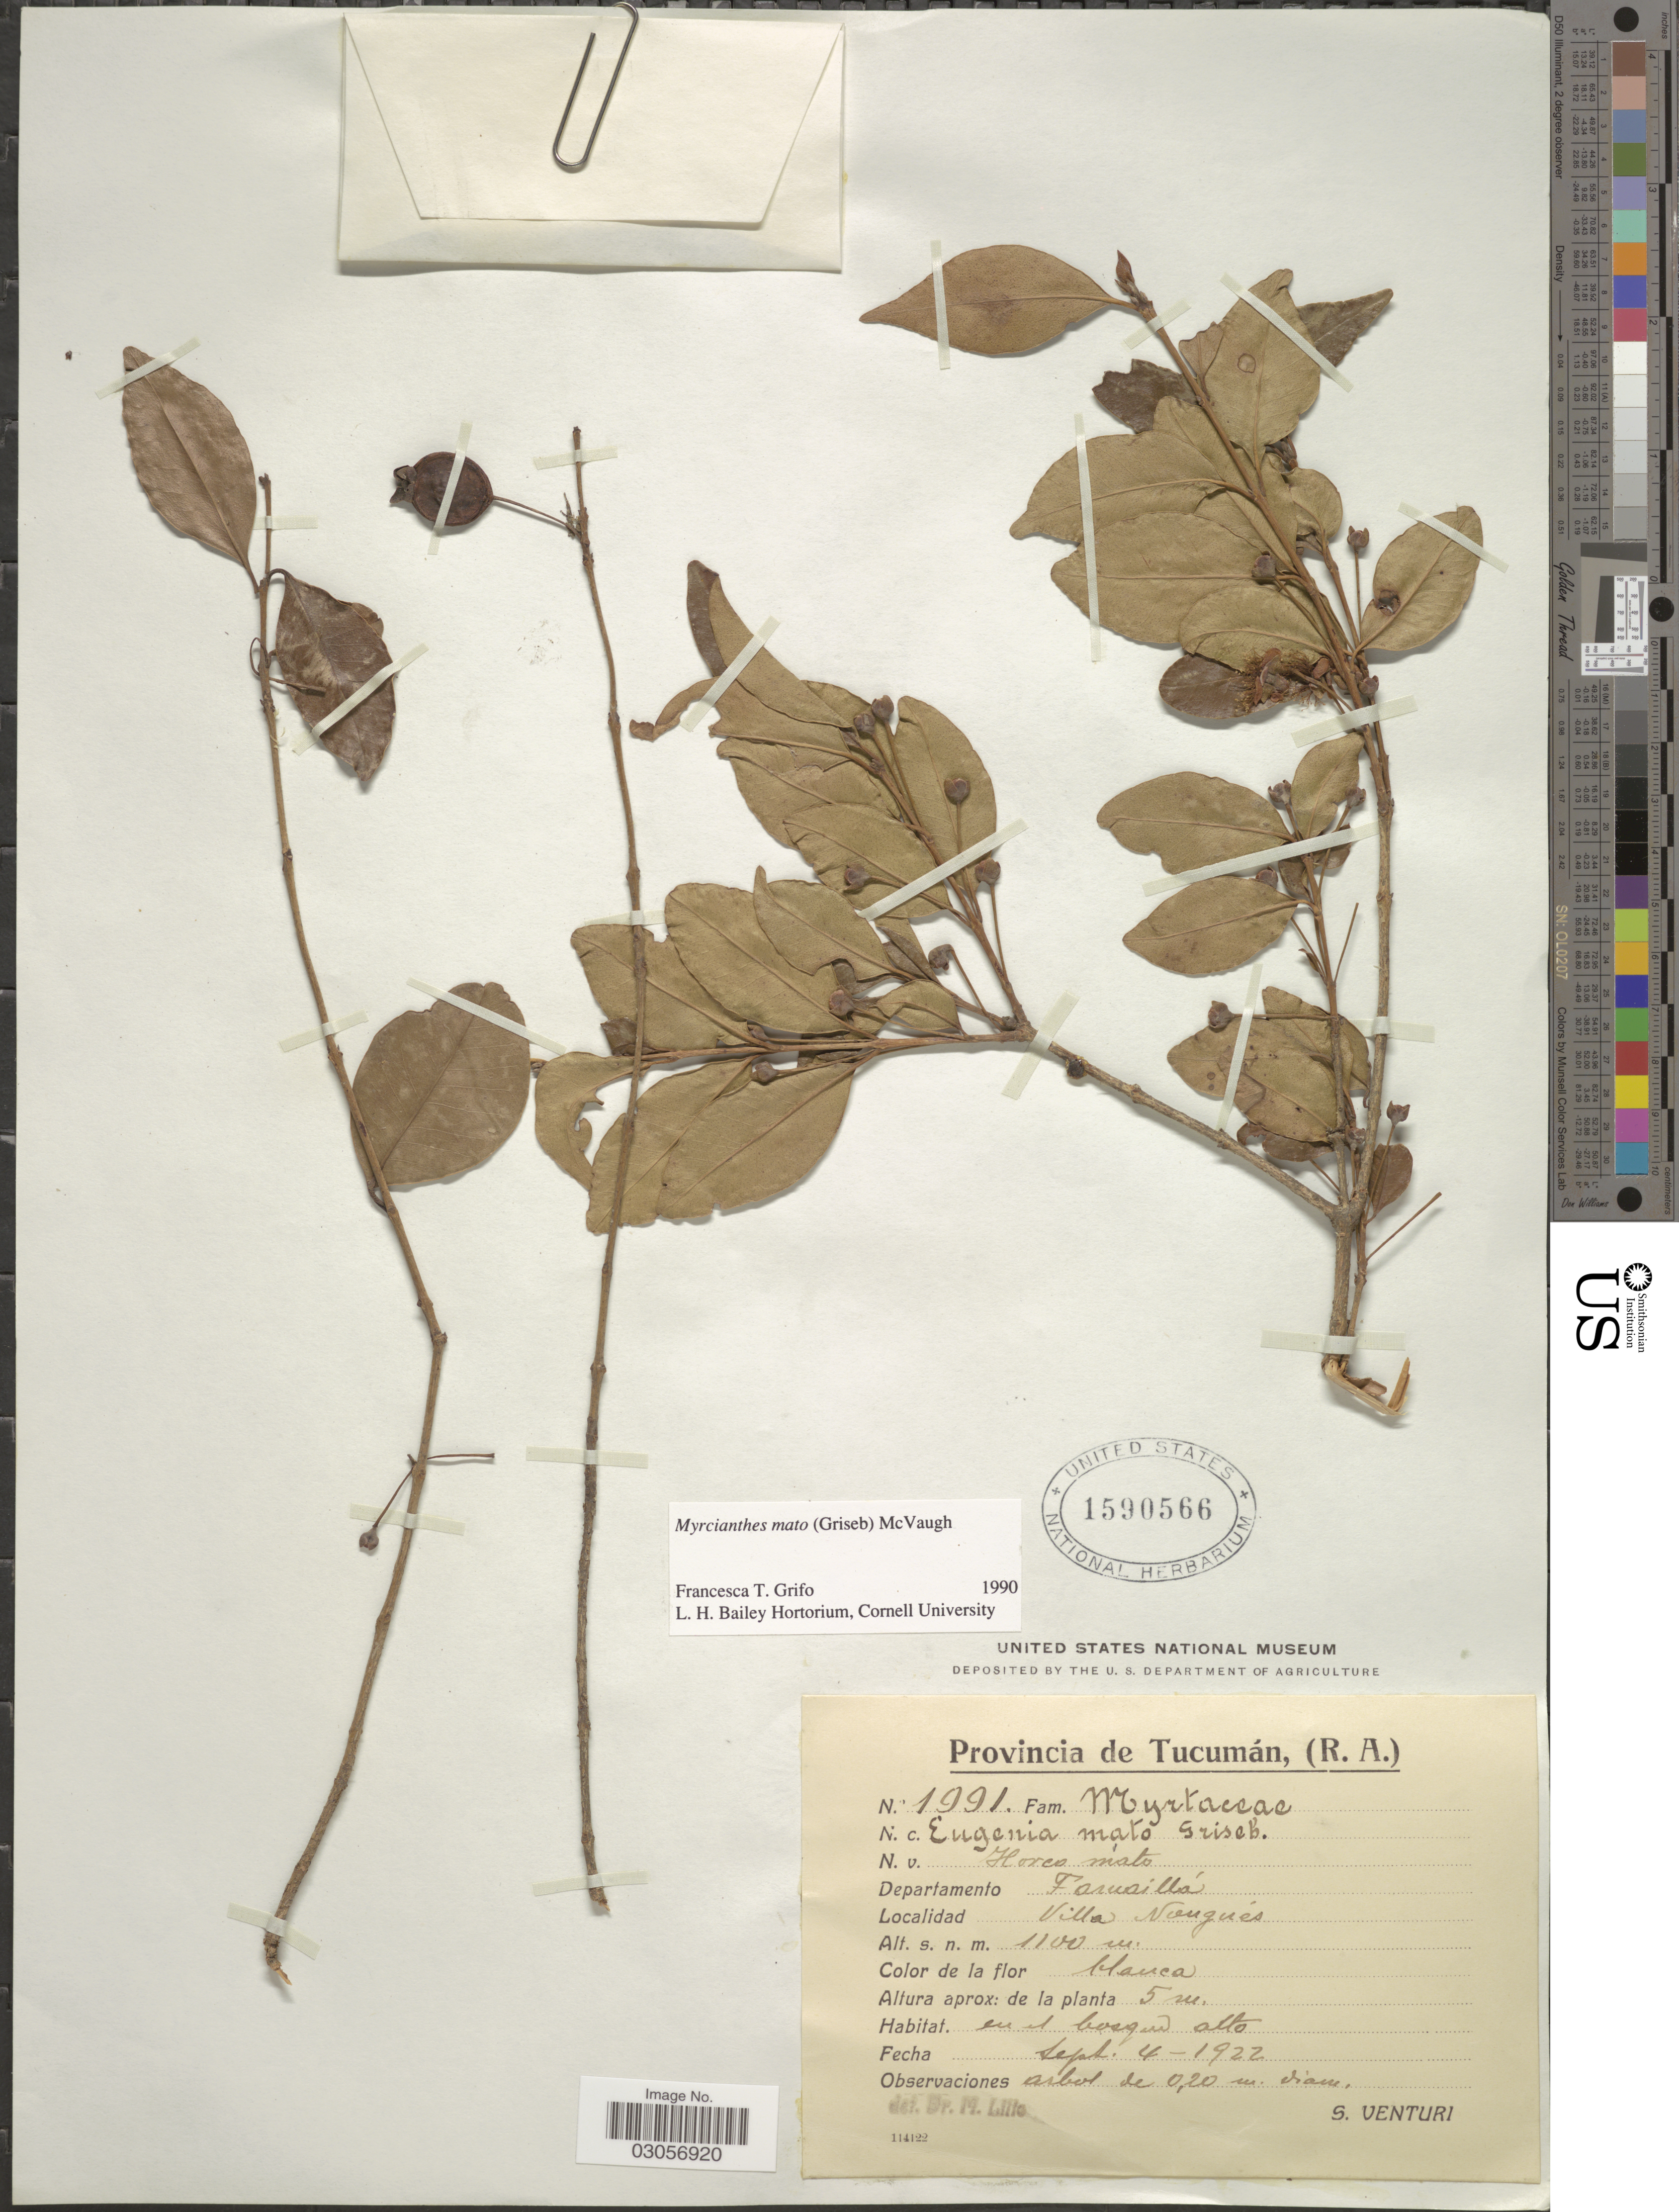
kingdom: Plantae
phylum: Tracheophyta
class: Magnoliopsida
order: Myrtales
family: Myrtaceae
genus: Myrcianthes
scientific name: Myrcianthes mato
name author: (Griseb.) McVaugh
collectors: S. Venturi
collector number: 1991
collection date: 1922-09-04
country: Argentina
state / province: Tucuman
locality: Departamento Famaillá, Villa Nougués.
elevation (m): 1100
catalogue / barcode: US 1590566